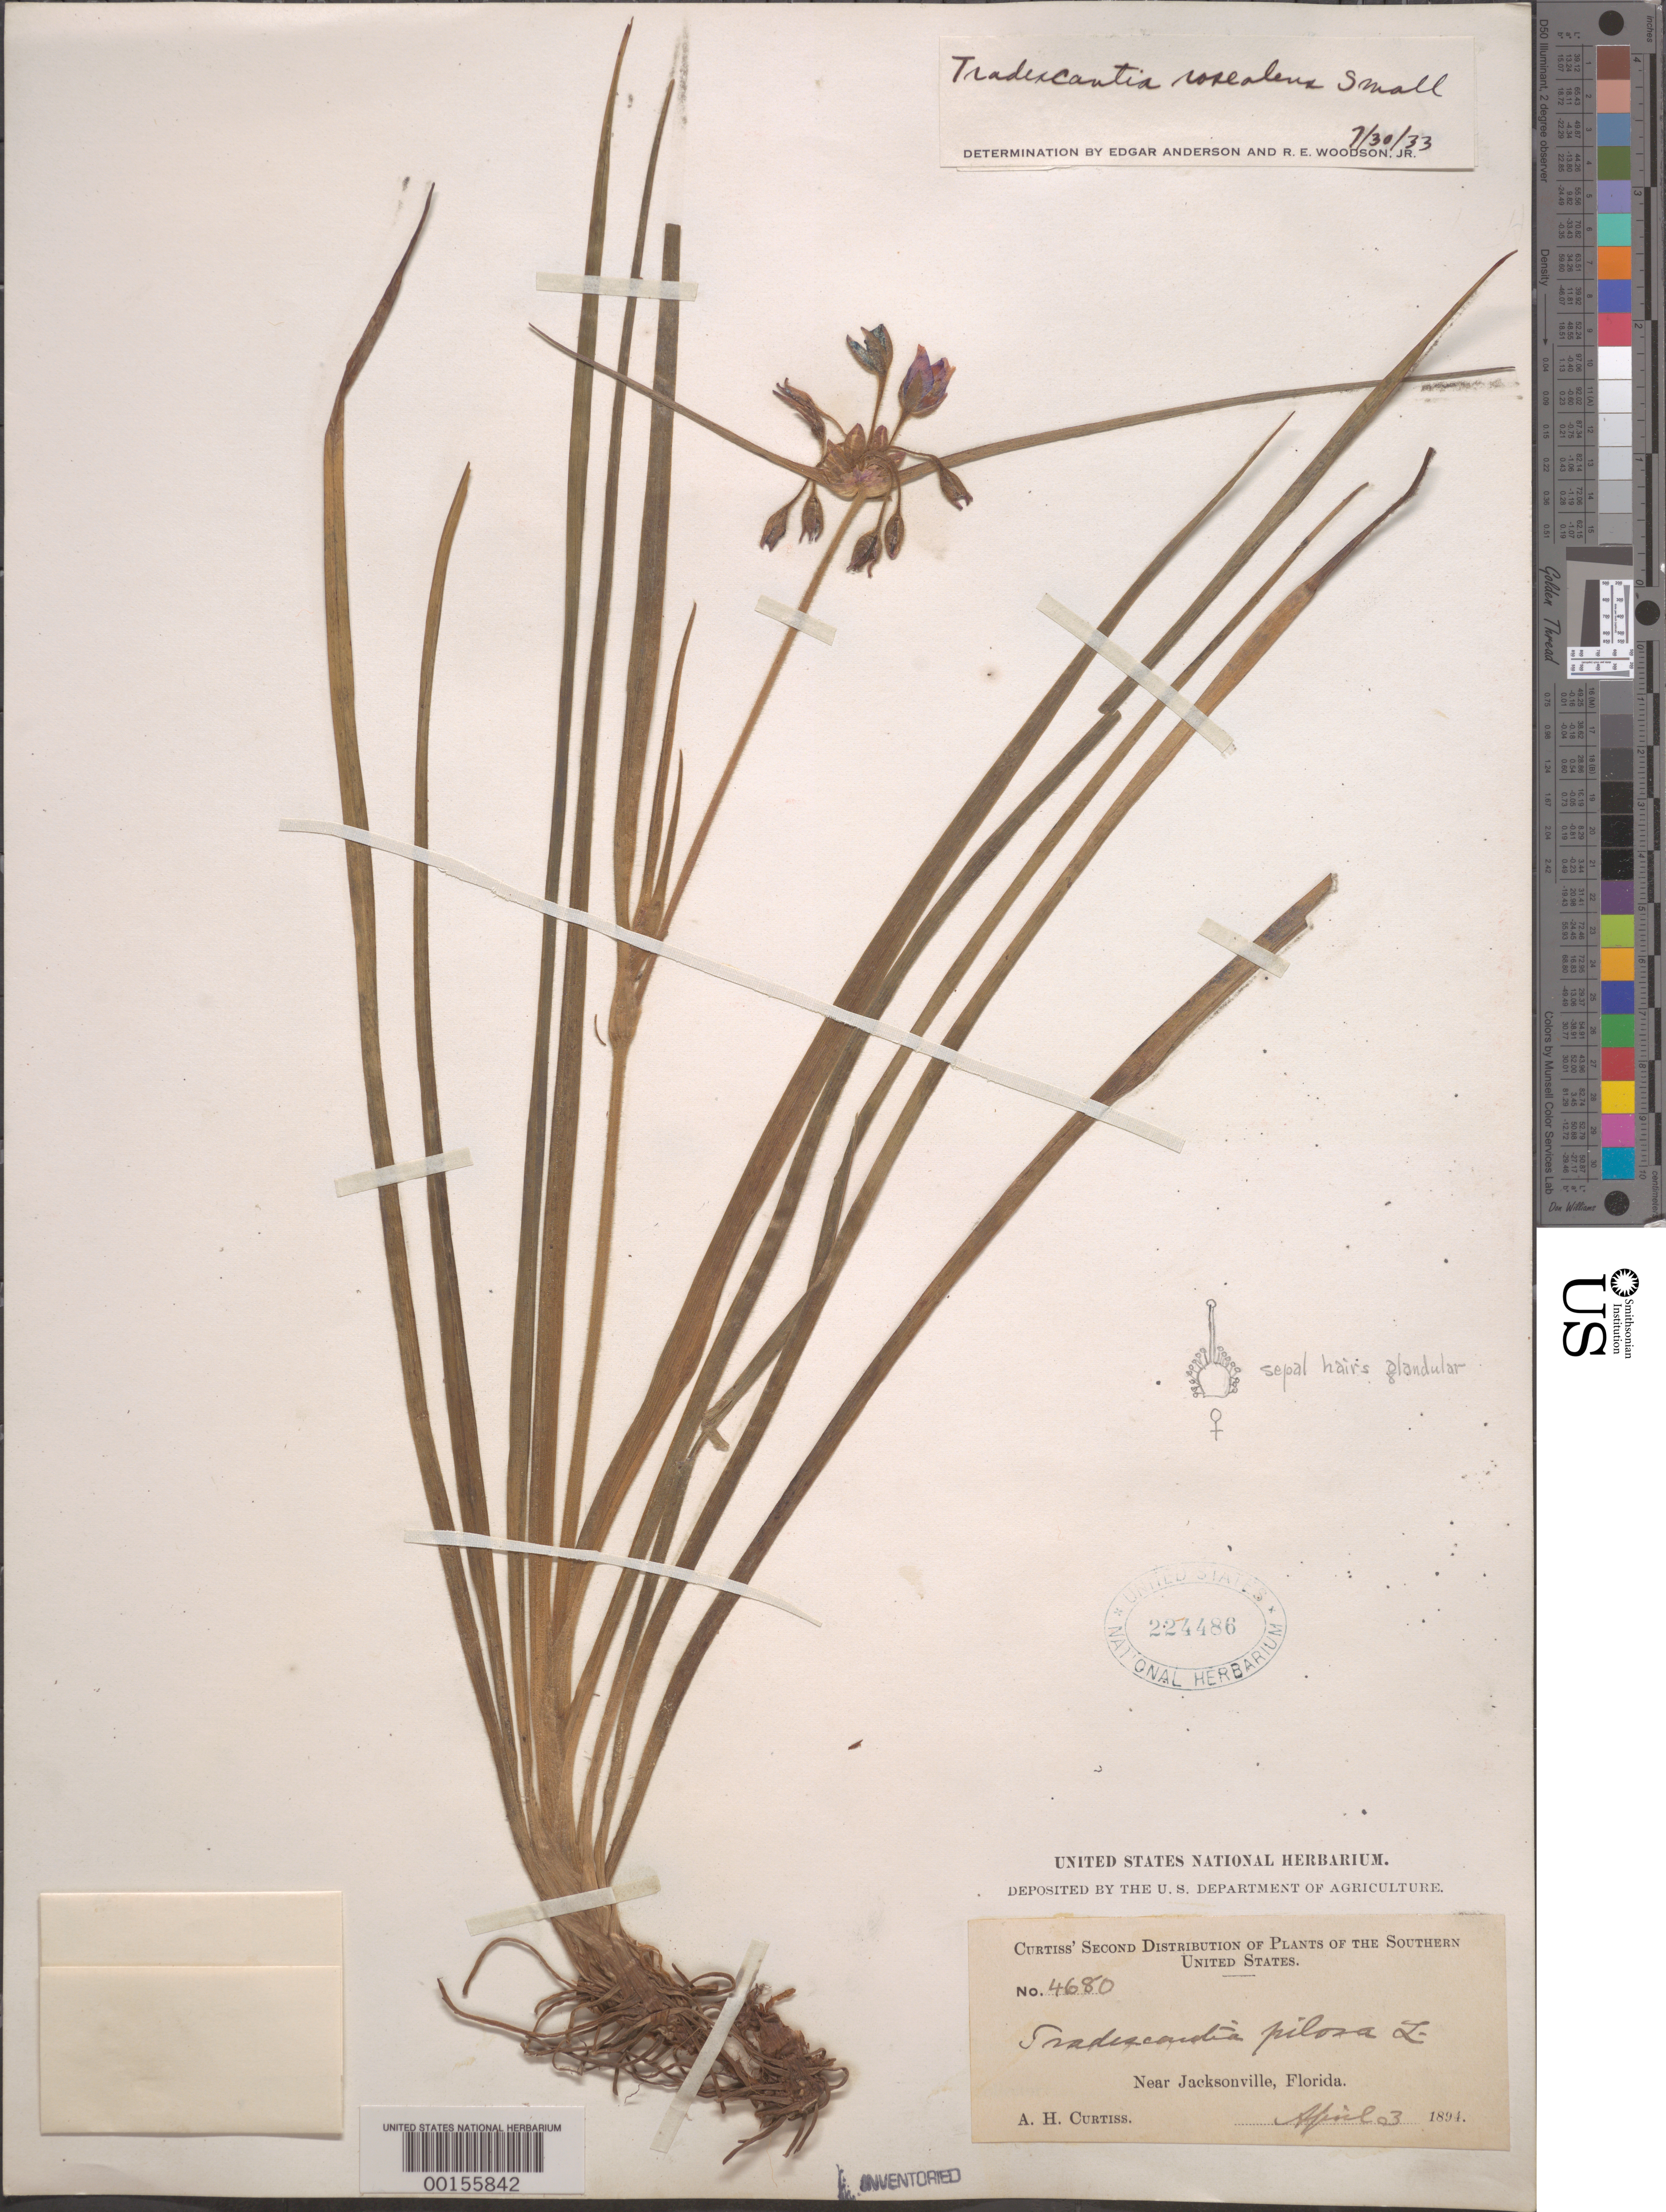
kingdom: Plantae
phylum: Tracheophyta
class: Liliopsida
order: Commelinales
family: Commelinaceae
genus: Tradescantia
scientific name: Tradescantia roseolens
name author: Small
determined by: Anderson, E. S.; Woodson, R. E.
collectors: A. H. Curtiss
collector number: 4680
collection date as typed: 03 Apr 1894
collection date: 1894-04-03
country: United States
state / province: Florida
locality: Near jacksonville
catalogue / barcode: US 224486